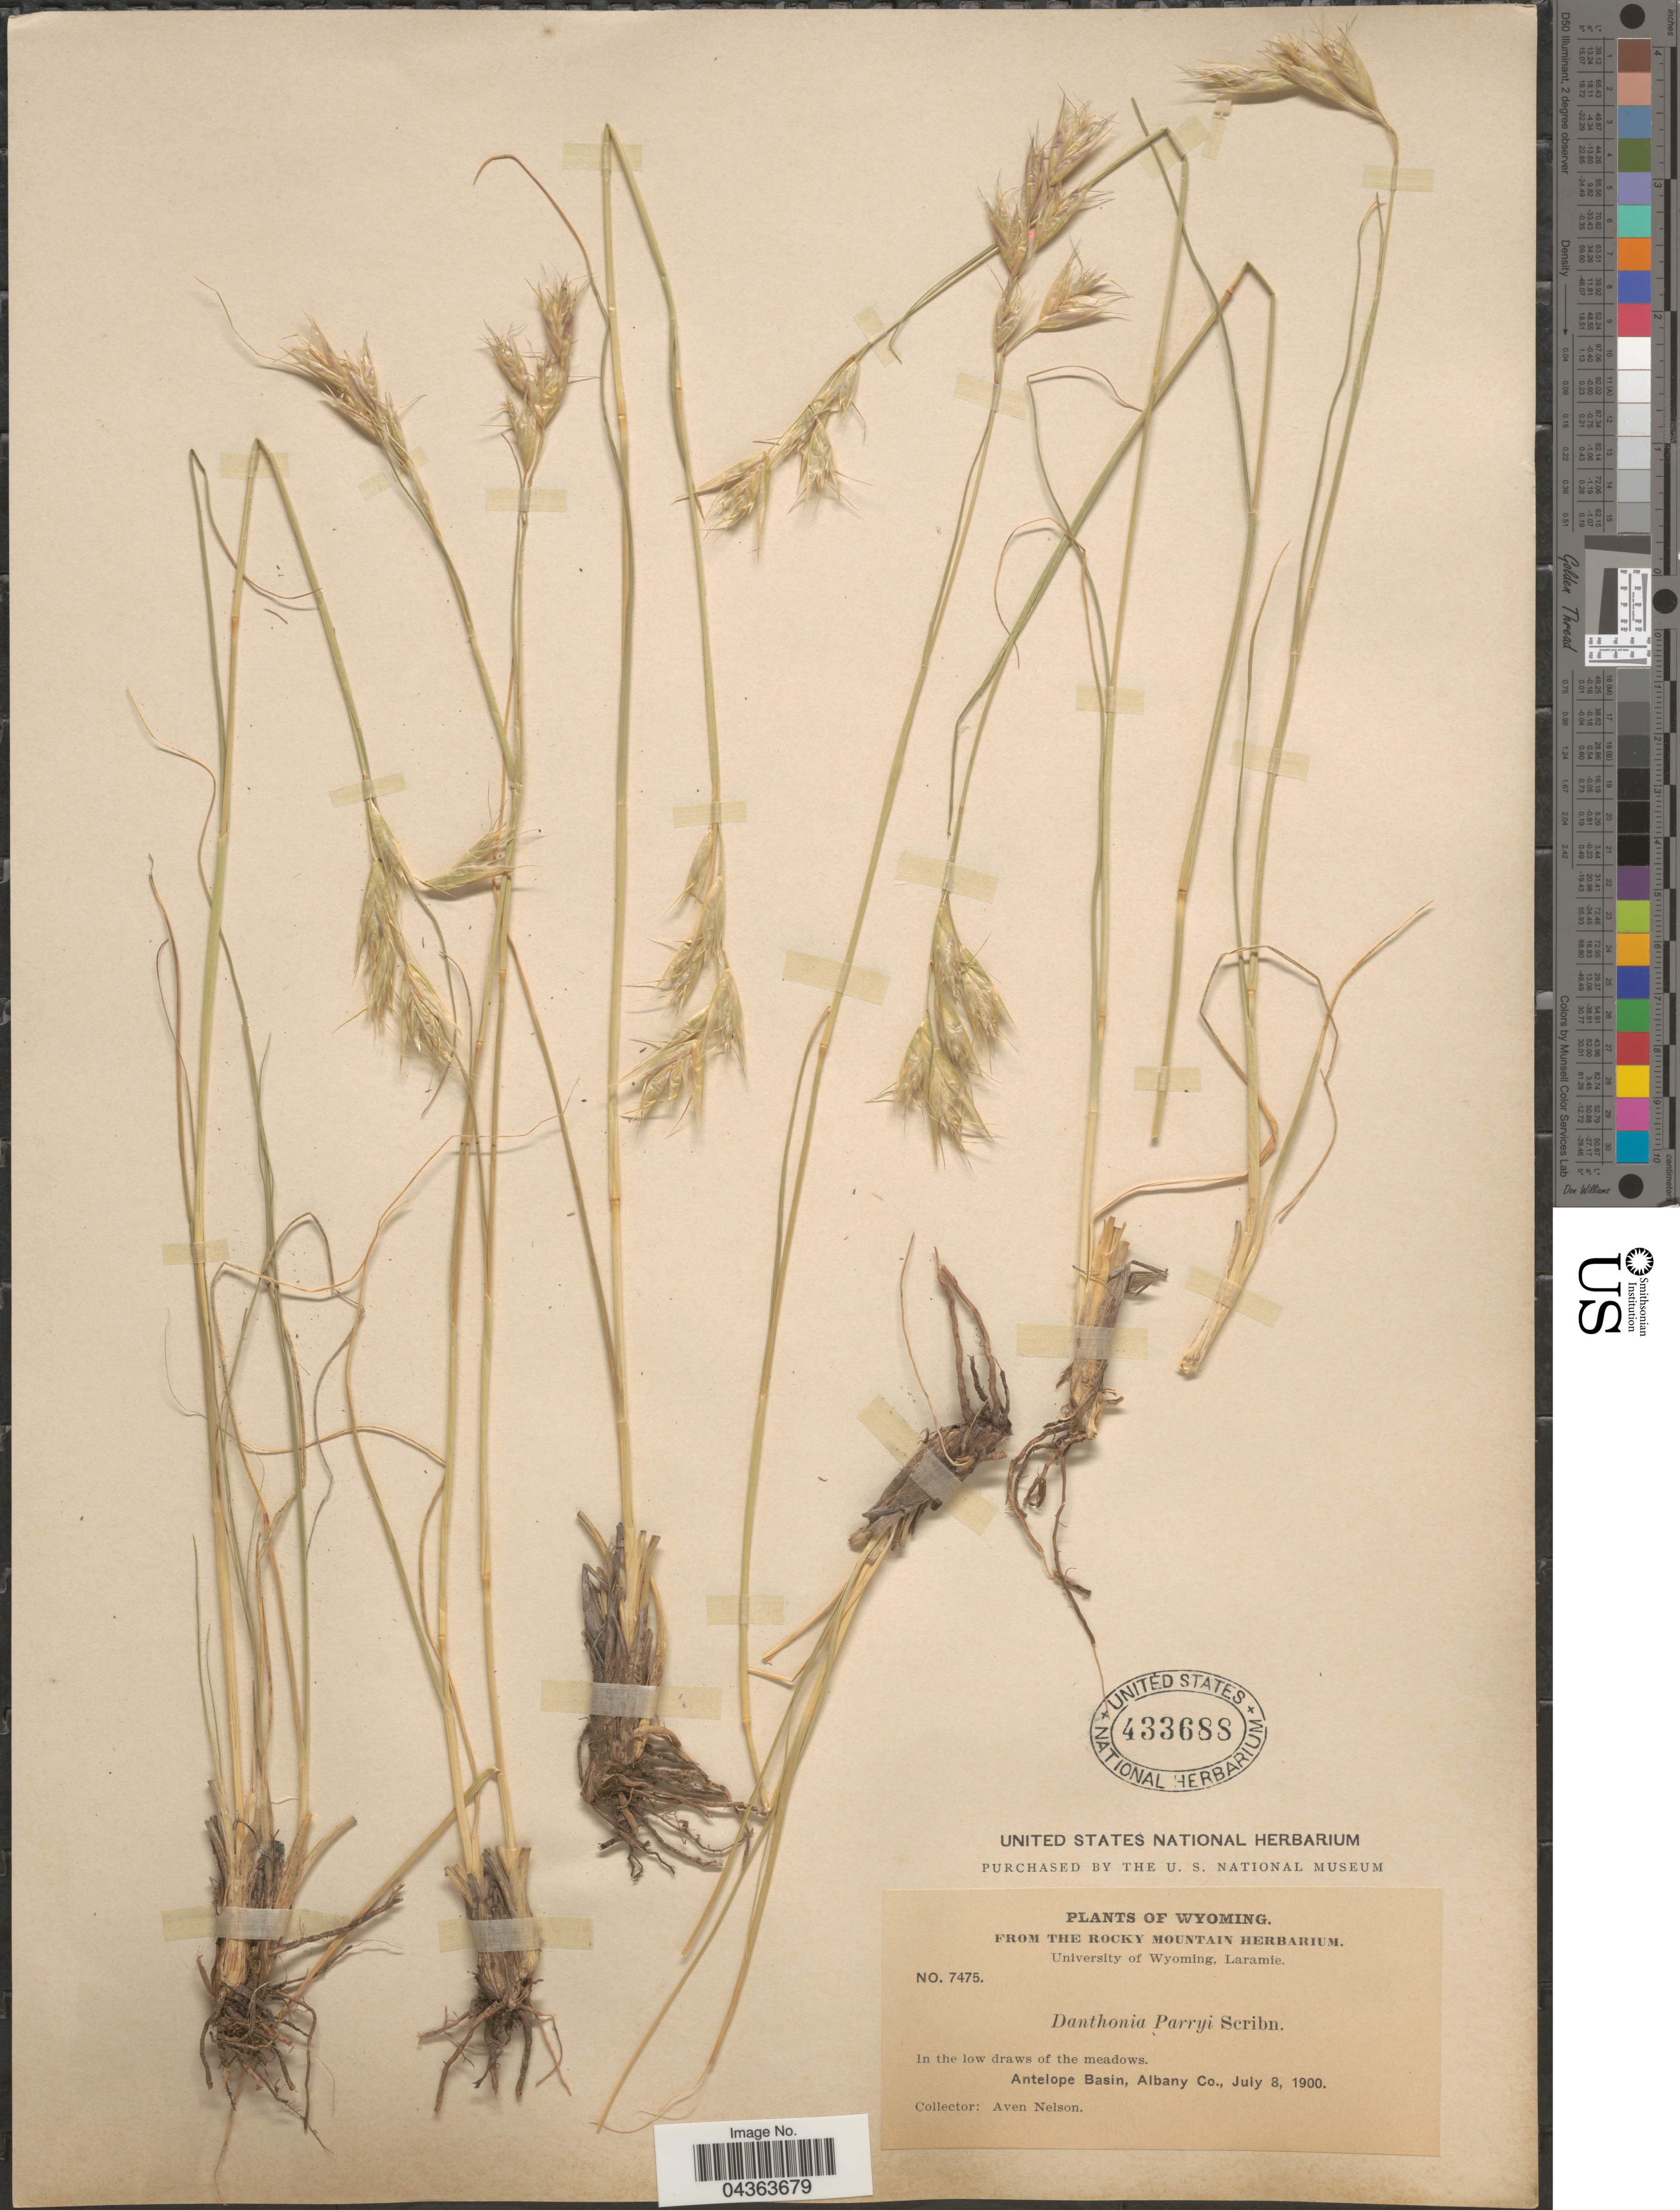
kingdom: Plantae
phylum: Tracheophyta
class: Liliopsida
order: Poales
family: Poaceae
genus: Danthonia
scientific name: Danthonia parryi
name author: Scribn.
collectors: A. Nelson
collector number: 7475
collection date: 1900-07-08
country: United States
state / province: Wyoming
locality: In the low draws of the meadows. Antelope Basin, Albany Co.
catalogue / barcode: US 433688